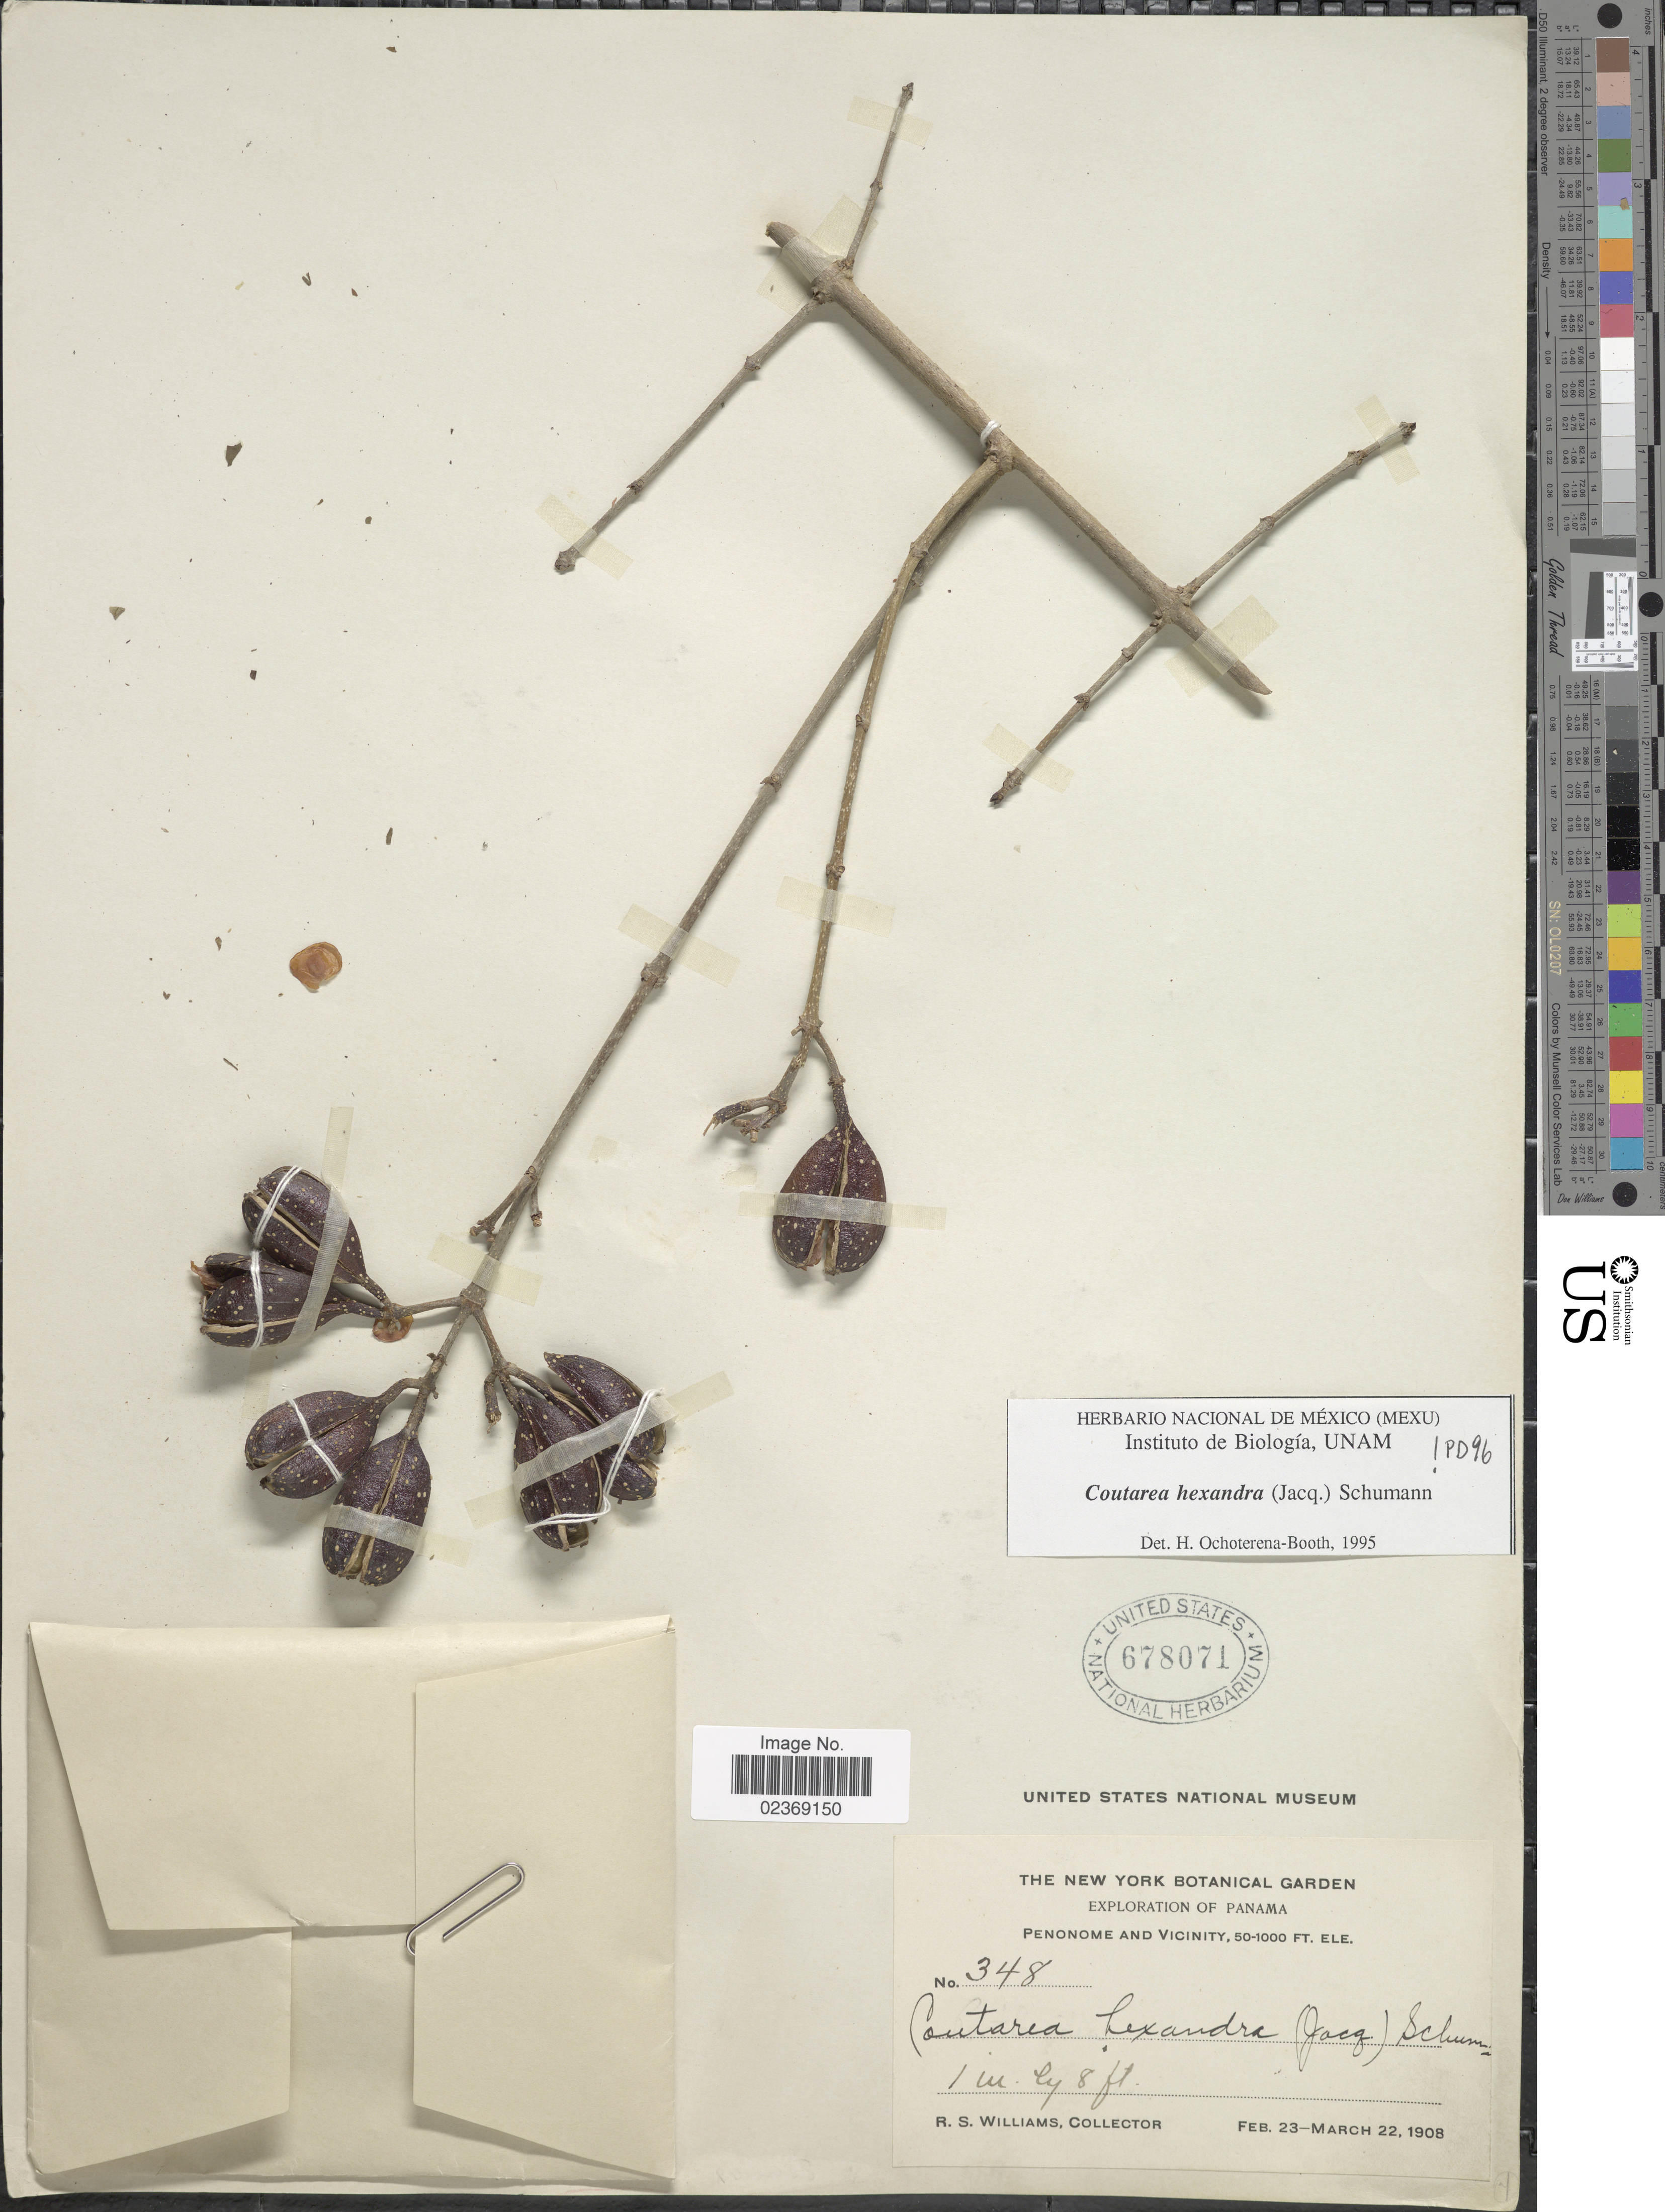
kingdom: Plantae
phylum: Tracheophyta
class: Magnoliopsida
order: Gentianales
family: Rubiaceae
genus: Coutarea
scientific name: Coutarea hexandra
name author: (Jacq.) K. Schum.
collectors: R. S. Williams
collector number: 348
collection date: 1908-02-23/1908-03-22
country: Panama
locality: Penonome and vicinity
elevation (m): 15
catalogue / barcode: US 678071